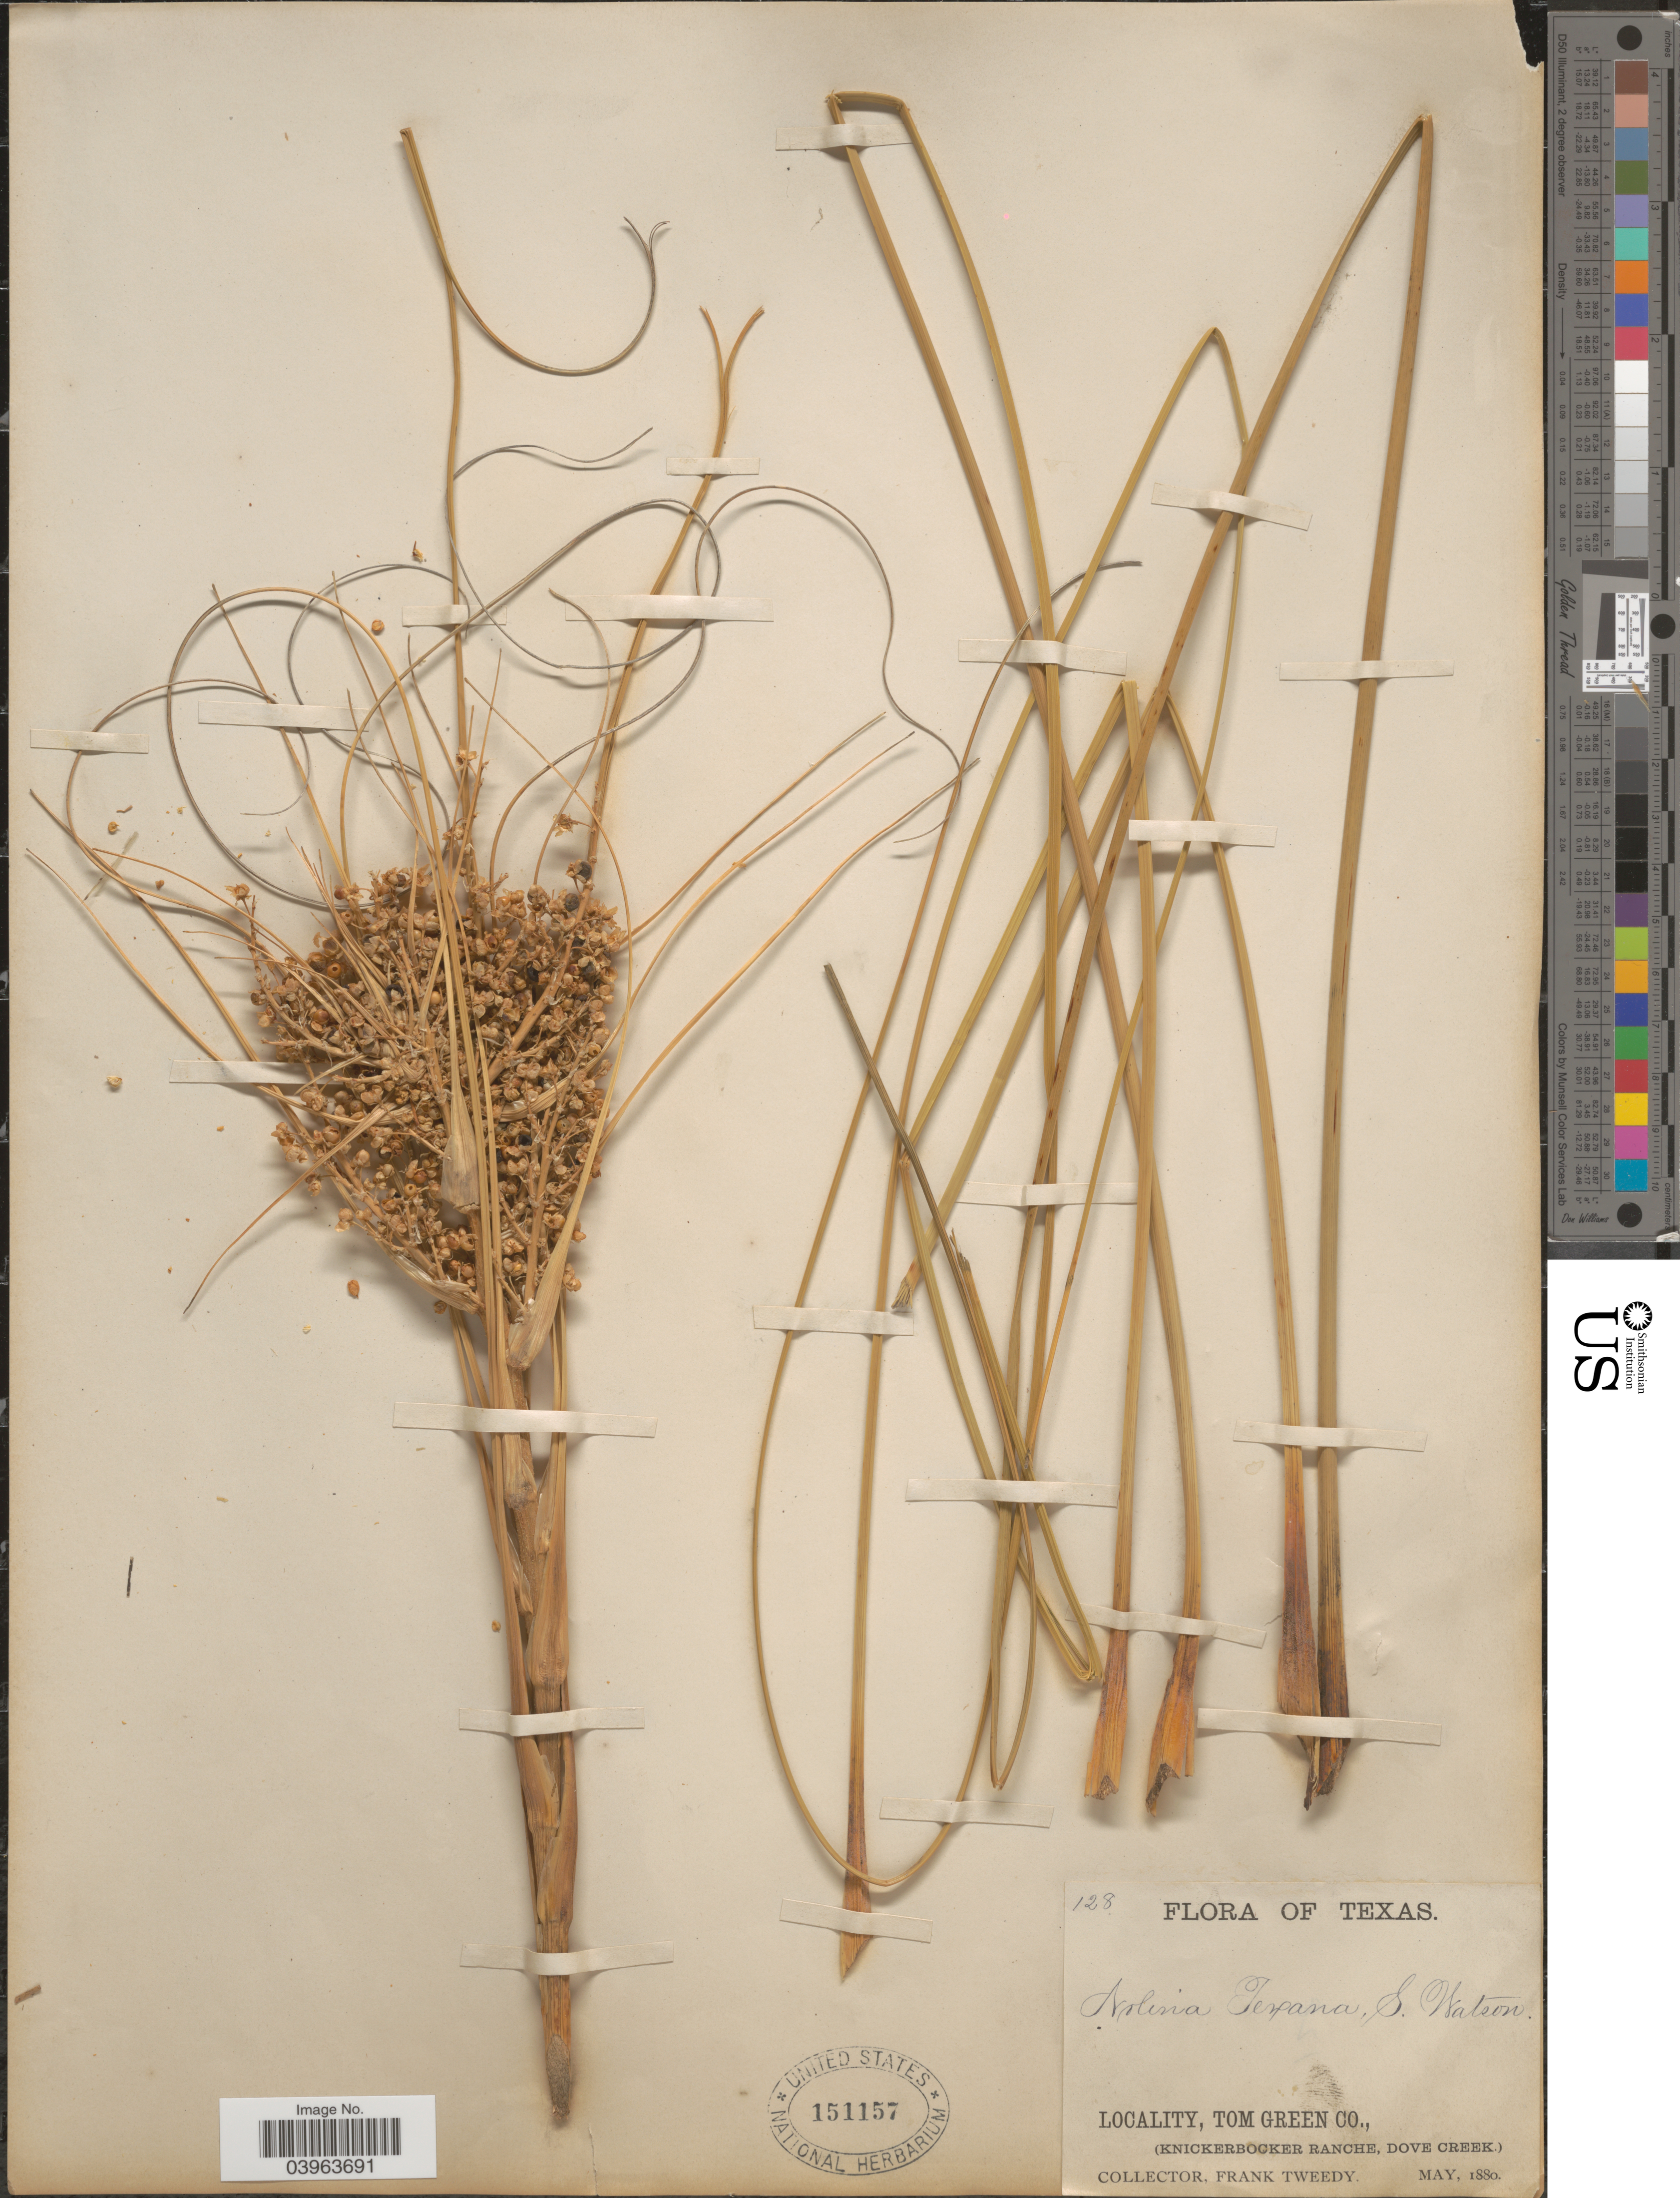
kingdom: Plantae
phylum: Tracheophyta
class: Liliopsida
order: Asparagales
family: Asparagaceae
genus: Nolina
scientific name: Nolina texana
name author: S. Watson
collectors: F. Tweedy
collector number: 128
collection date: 1880-05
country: United States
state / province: Texas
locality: Tom Green Co., (Knickerbocker Ranche, Dove Creek).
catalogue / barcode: US 151157